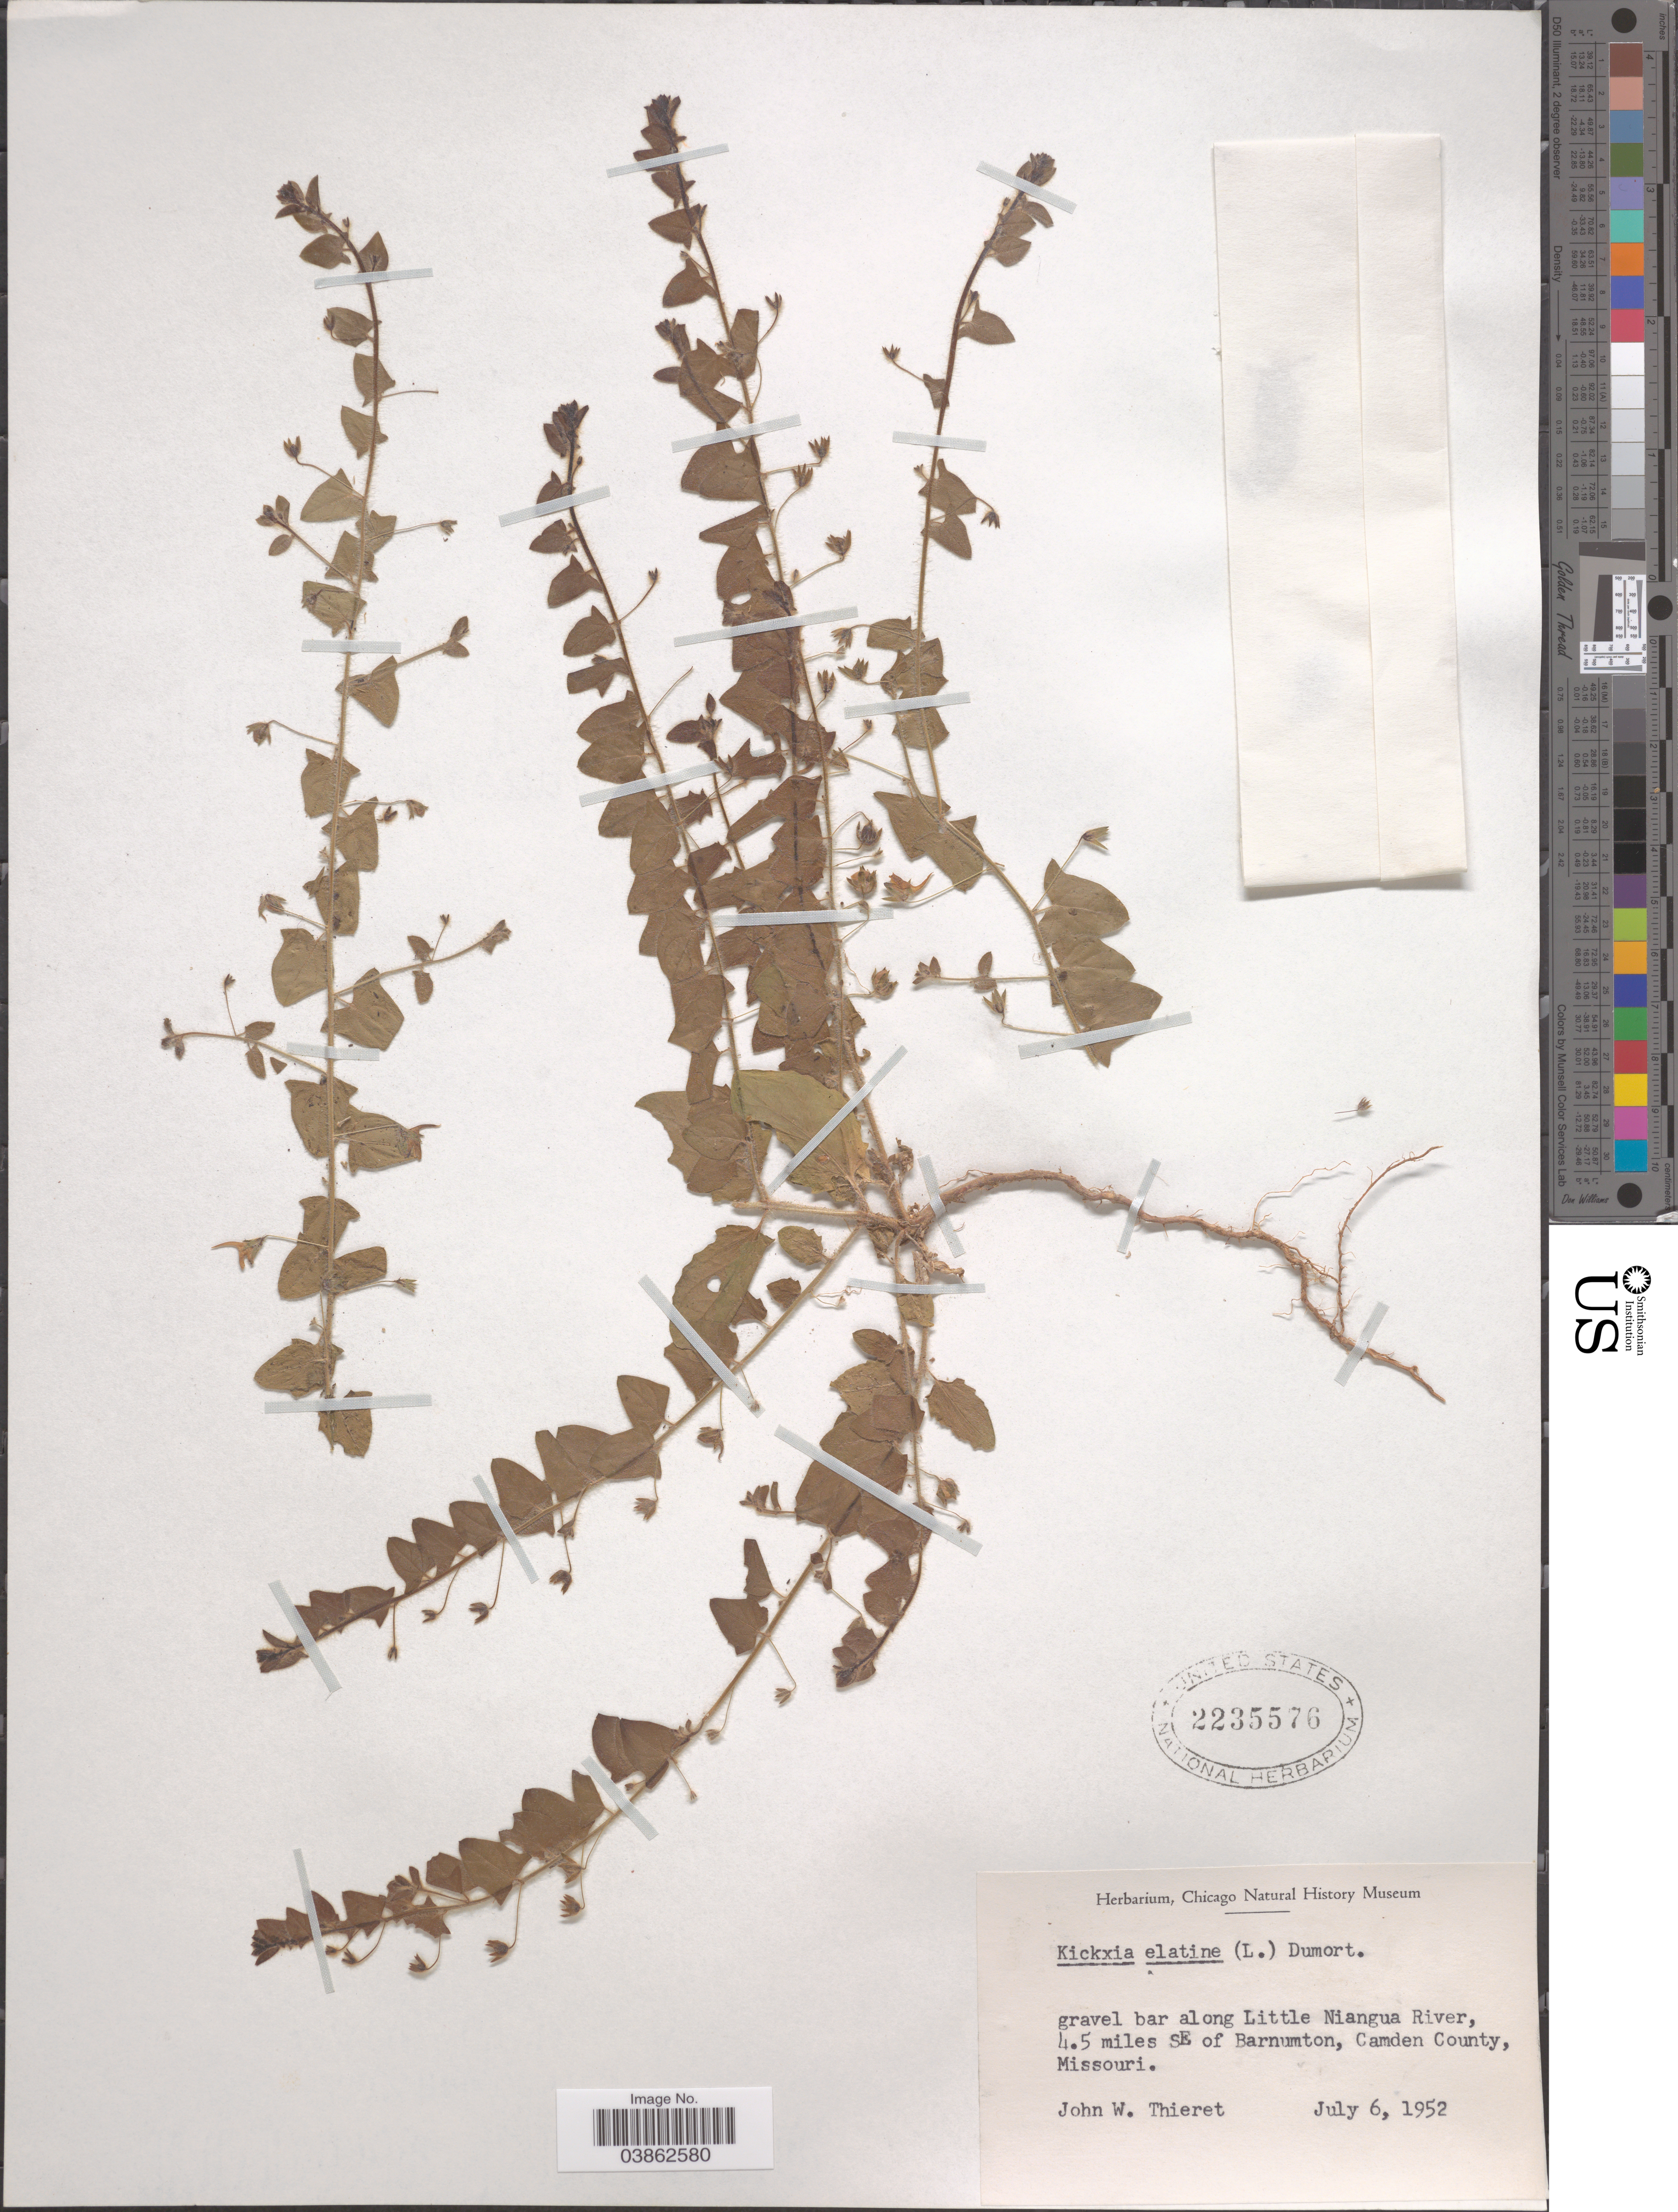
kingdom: Plantae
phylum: Tracheophyta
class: Magnoliopsida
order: Lamiales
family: Plantaginaceae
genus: Kickxia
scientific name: Kickxia elatine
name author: (L.) Dumort.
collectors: J. W. Thieret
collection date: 1952-07-06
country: United States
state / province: Missouri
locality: Along Little Niangua River, 4.5 miles SE of Barnumton, Camden County,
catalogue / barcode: US 2235576